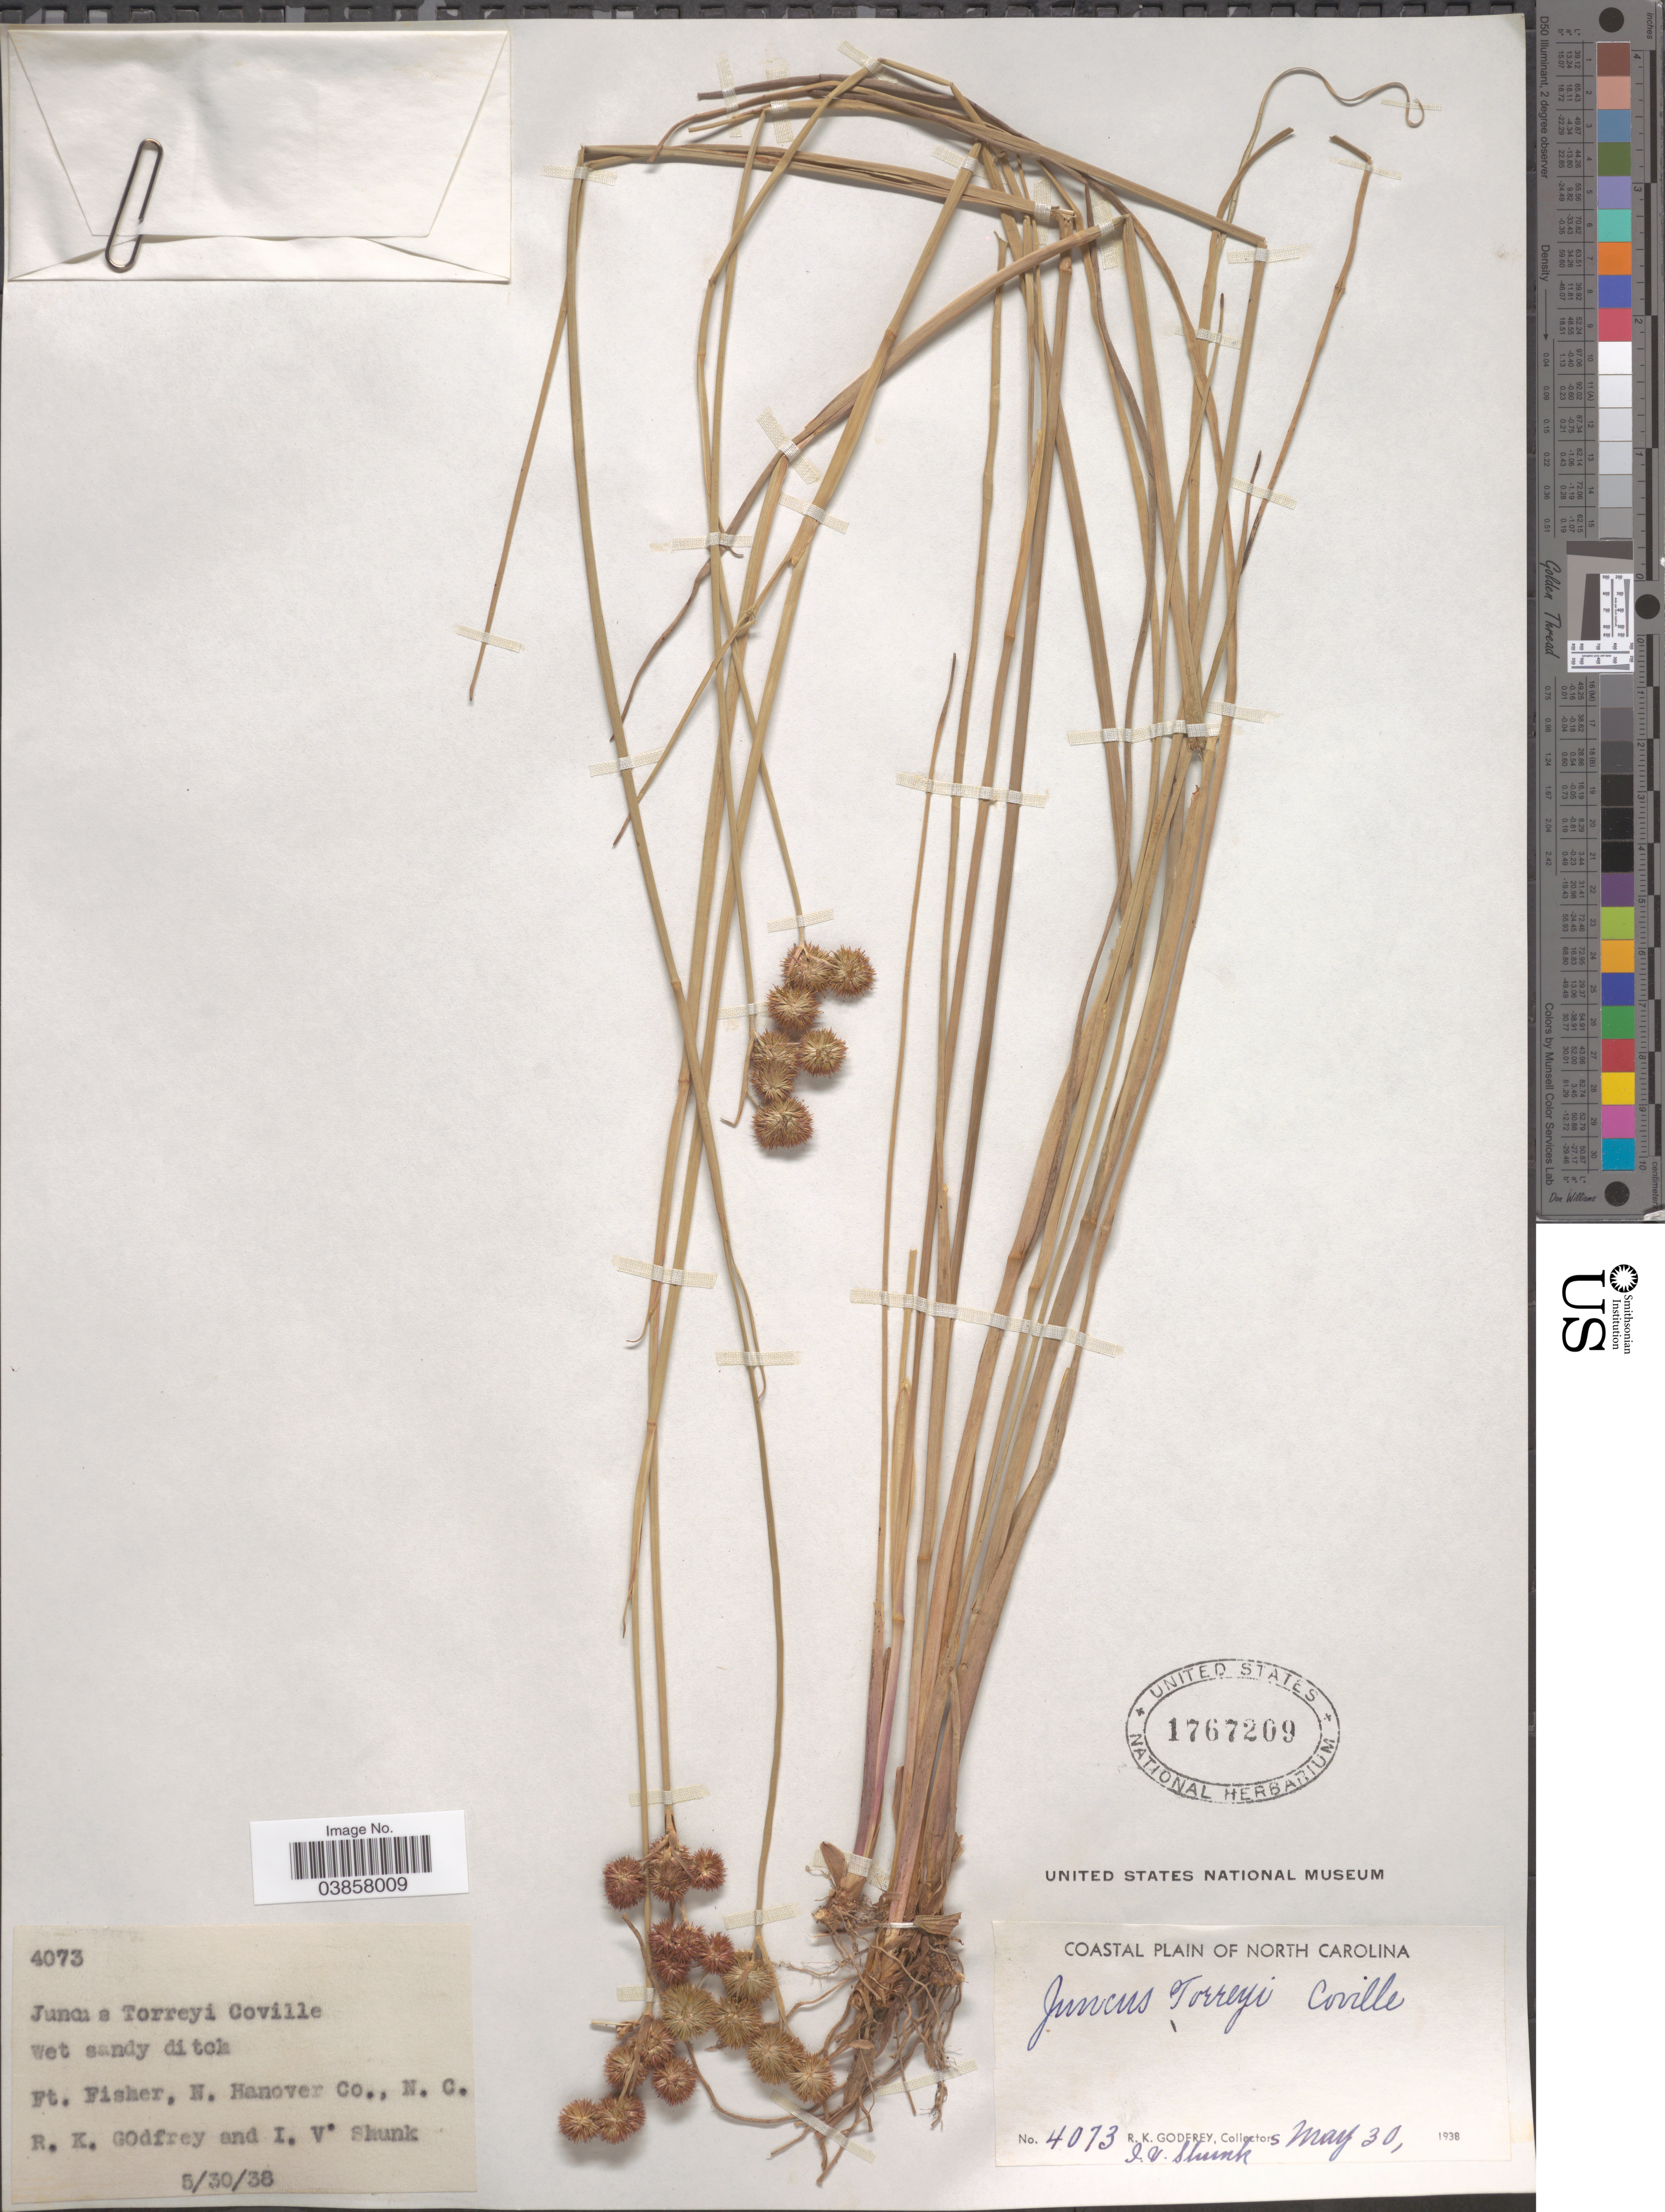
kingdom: Plantae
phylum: Tracheophyta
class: Liliopsida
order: Poales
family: Juncaceae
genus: Juncus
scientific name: Juncus torreyi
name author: Coville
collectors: R. K. Godfrey & I. Shunk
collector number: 4073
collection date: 1938-05-30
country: United States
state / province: North Carolina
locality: Coastal Plain of North Carolina. Ft. Fisher, N. Hanover Co.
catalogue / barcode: US 1767209